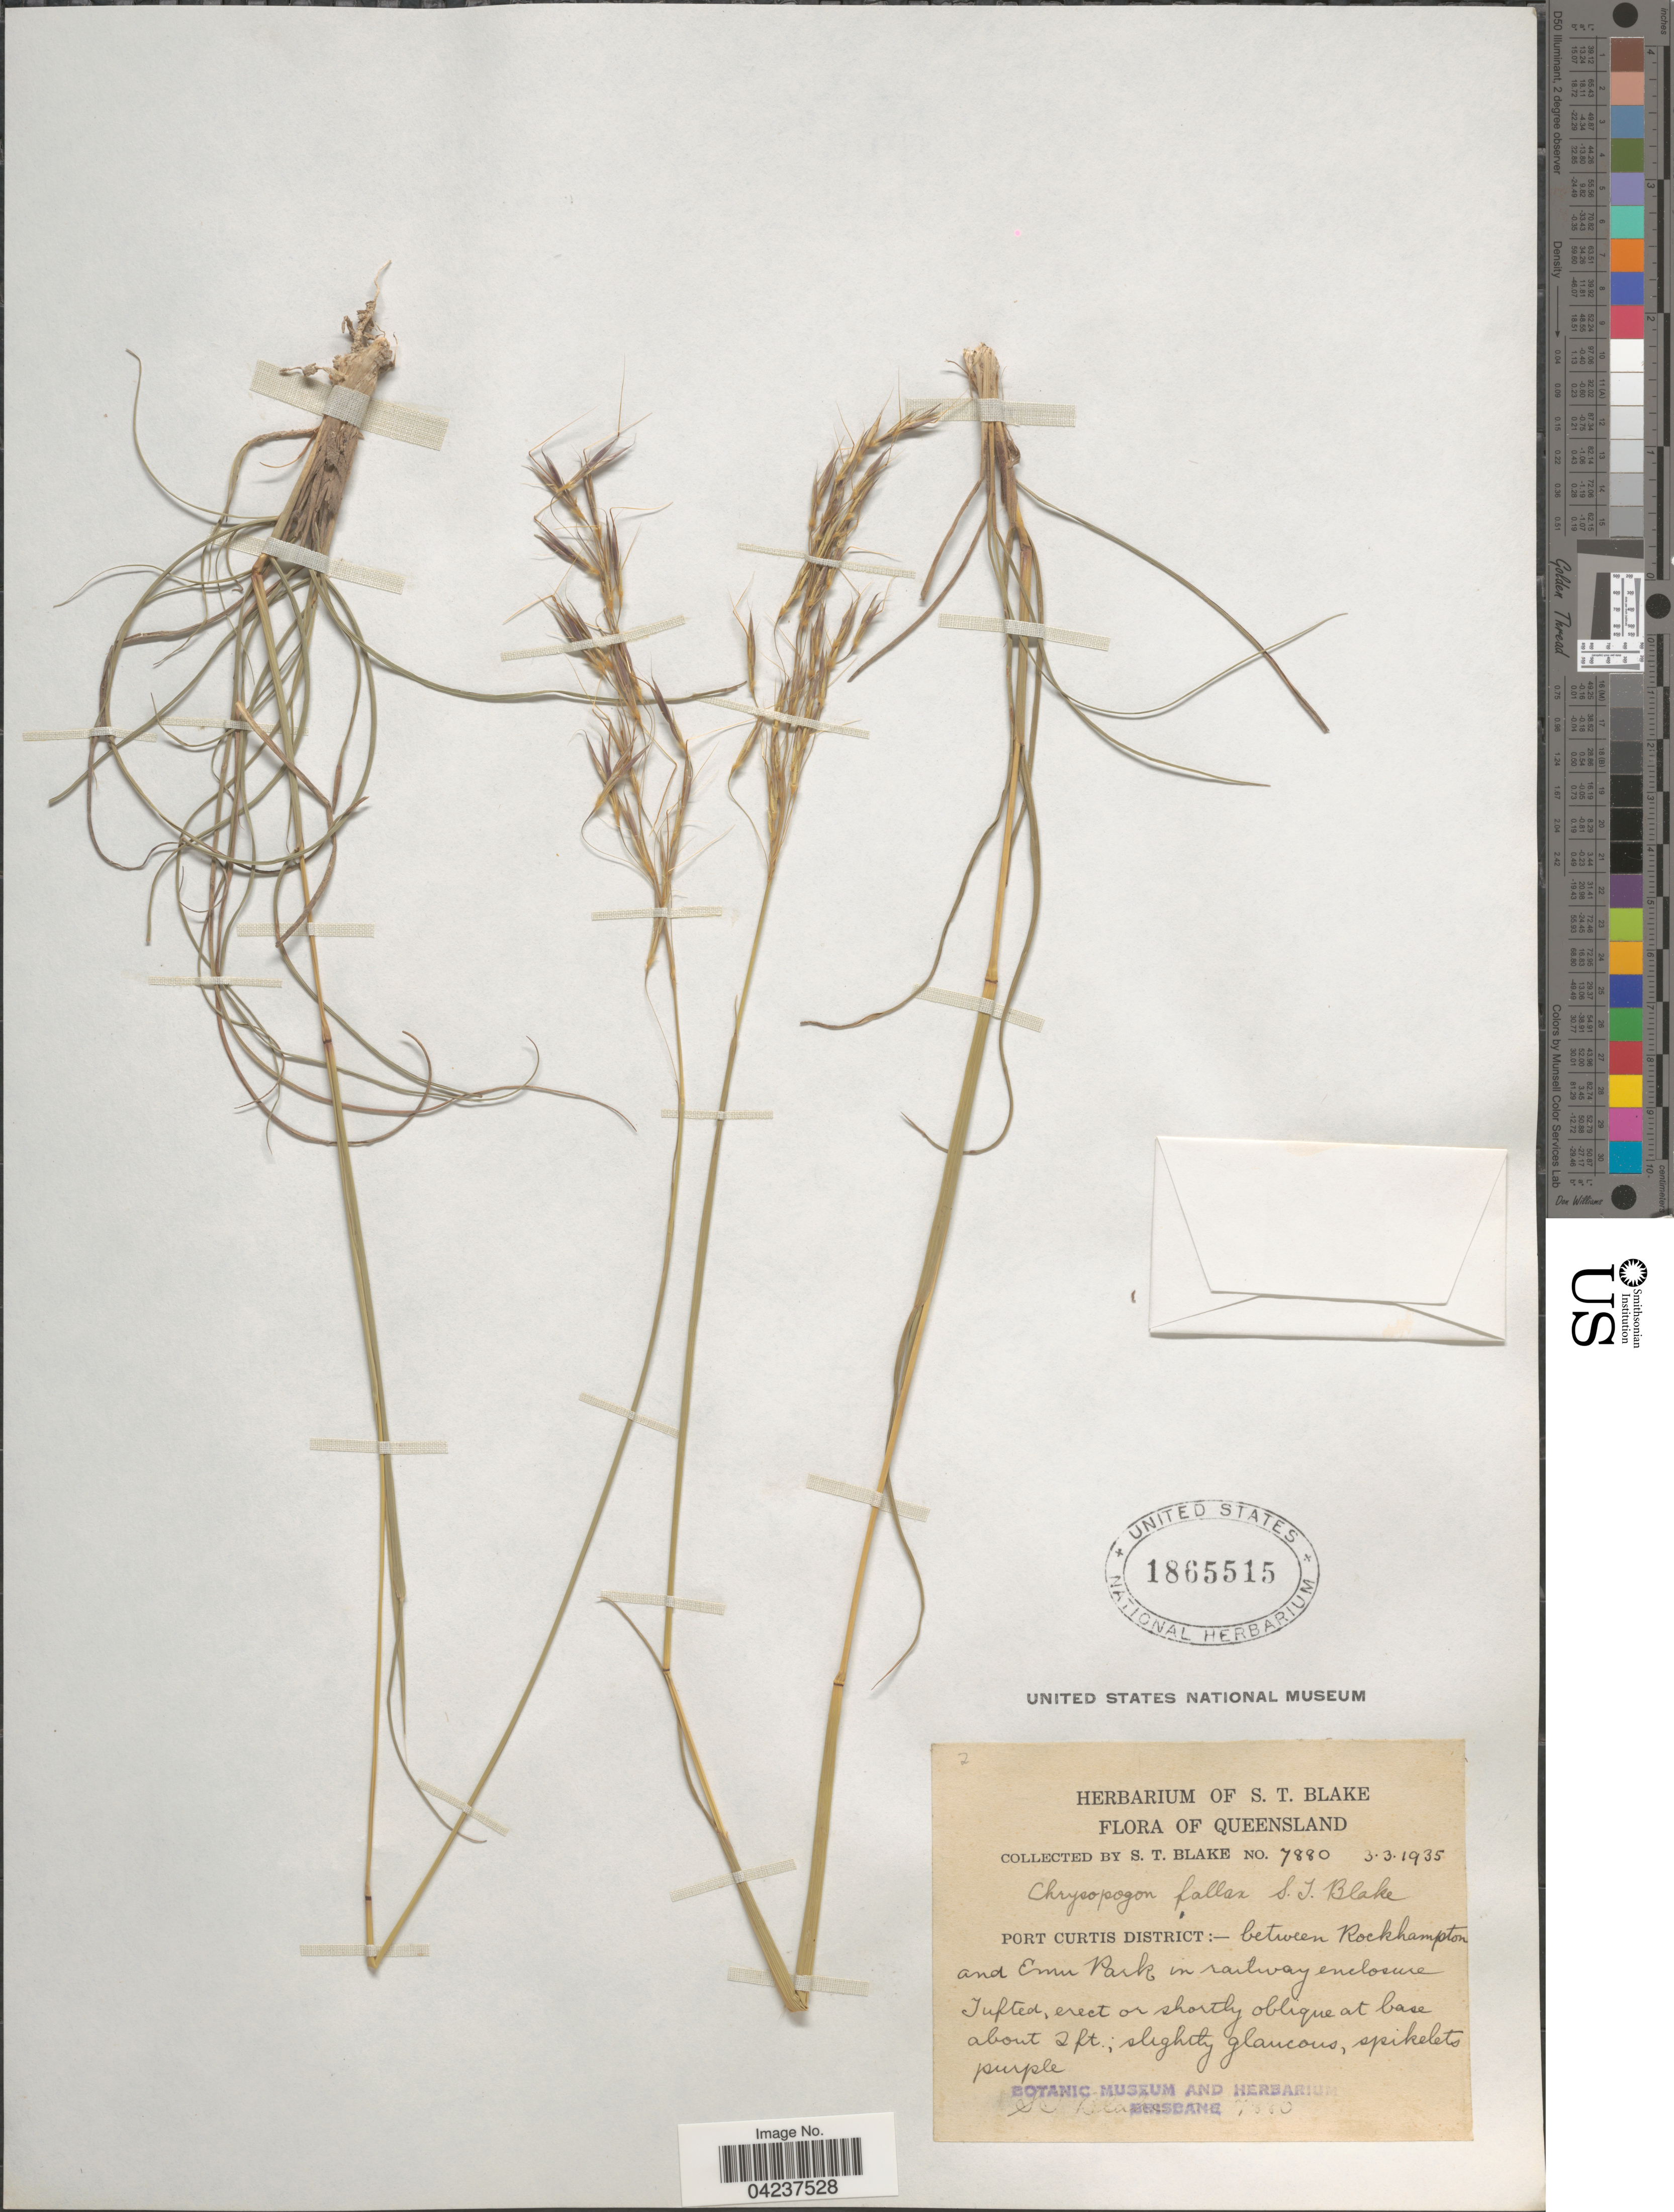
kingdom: Plantae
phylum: Tracheophyta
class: Liliopsida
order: Poales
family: Poaceae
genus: Chrysopogon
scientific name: Chrysopogon fallax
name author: S.T. Blake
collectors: S. T. Blake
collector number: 7880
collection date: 1935-03-03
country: Australia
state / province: Queensland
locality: Port Curtis District:- between Rockhampton and Emu Park in railway enclosure.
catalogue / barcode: US 1865515